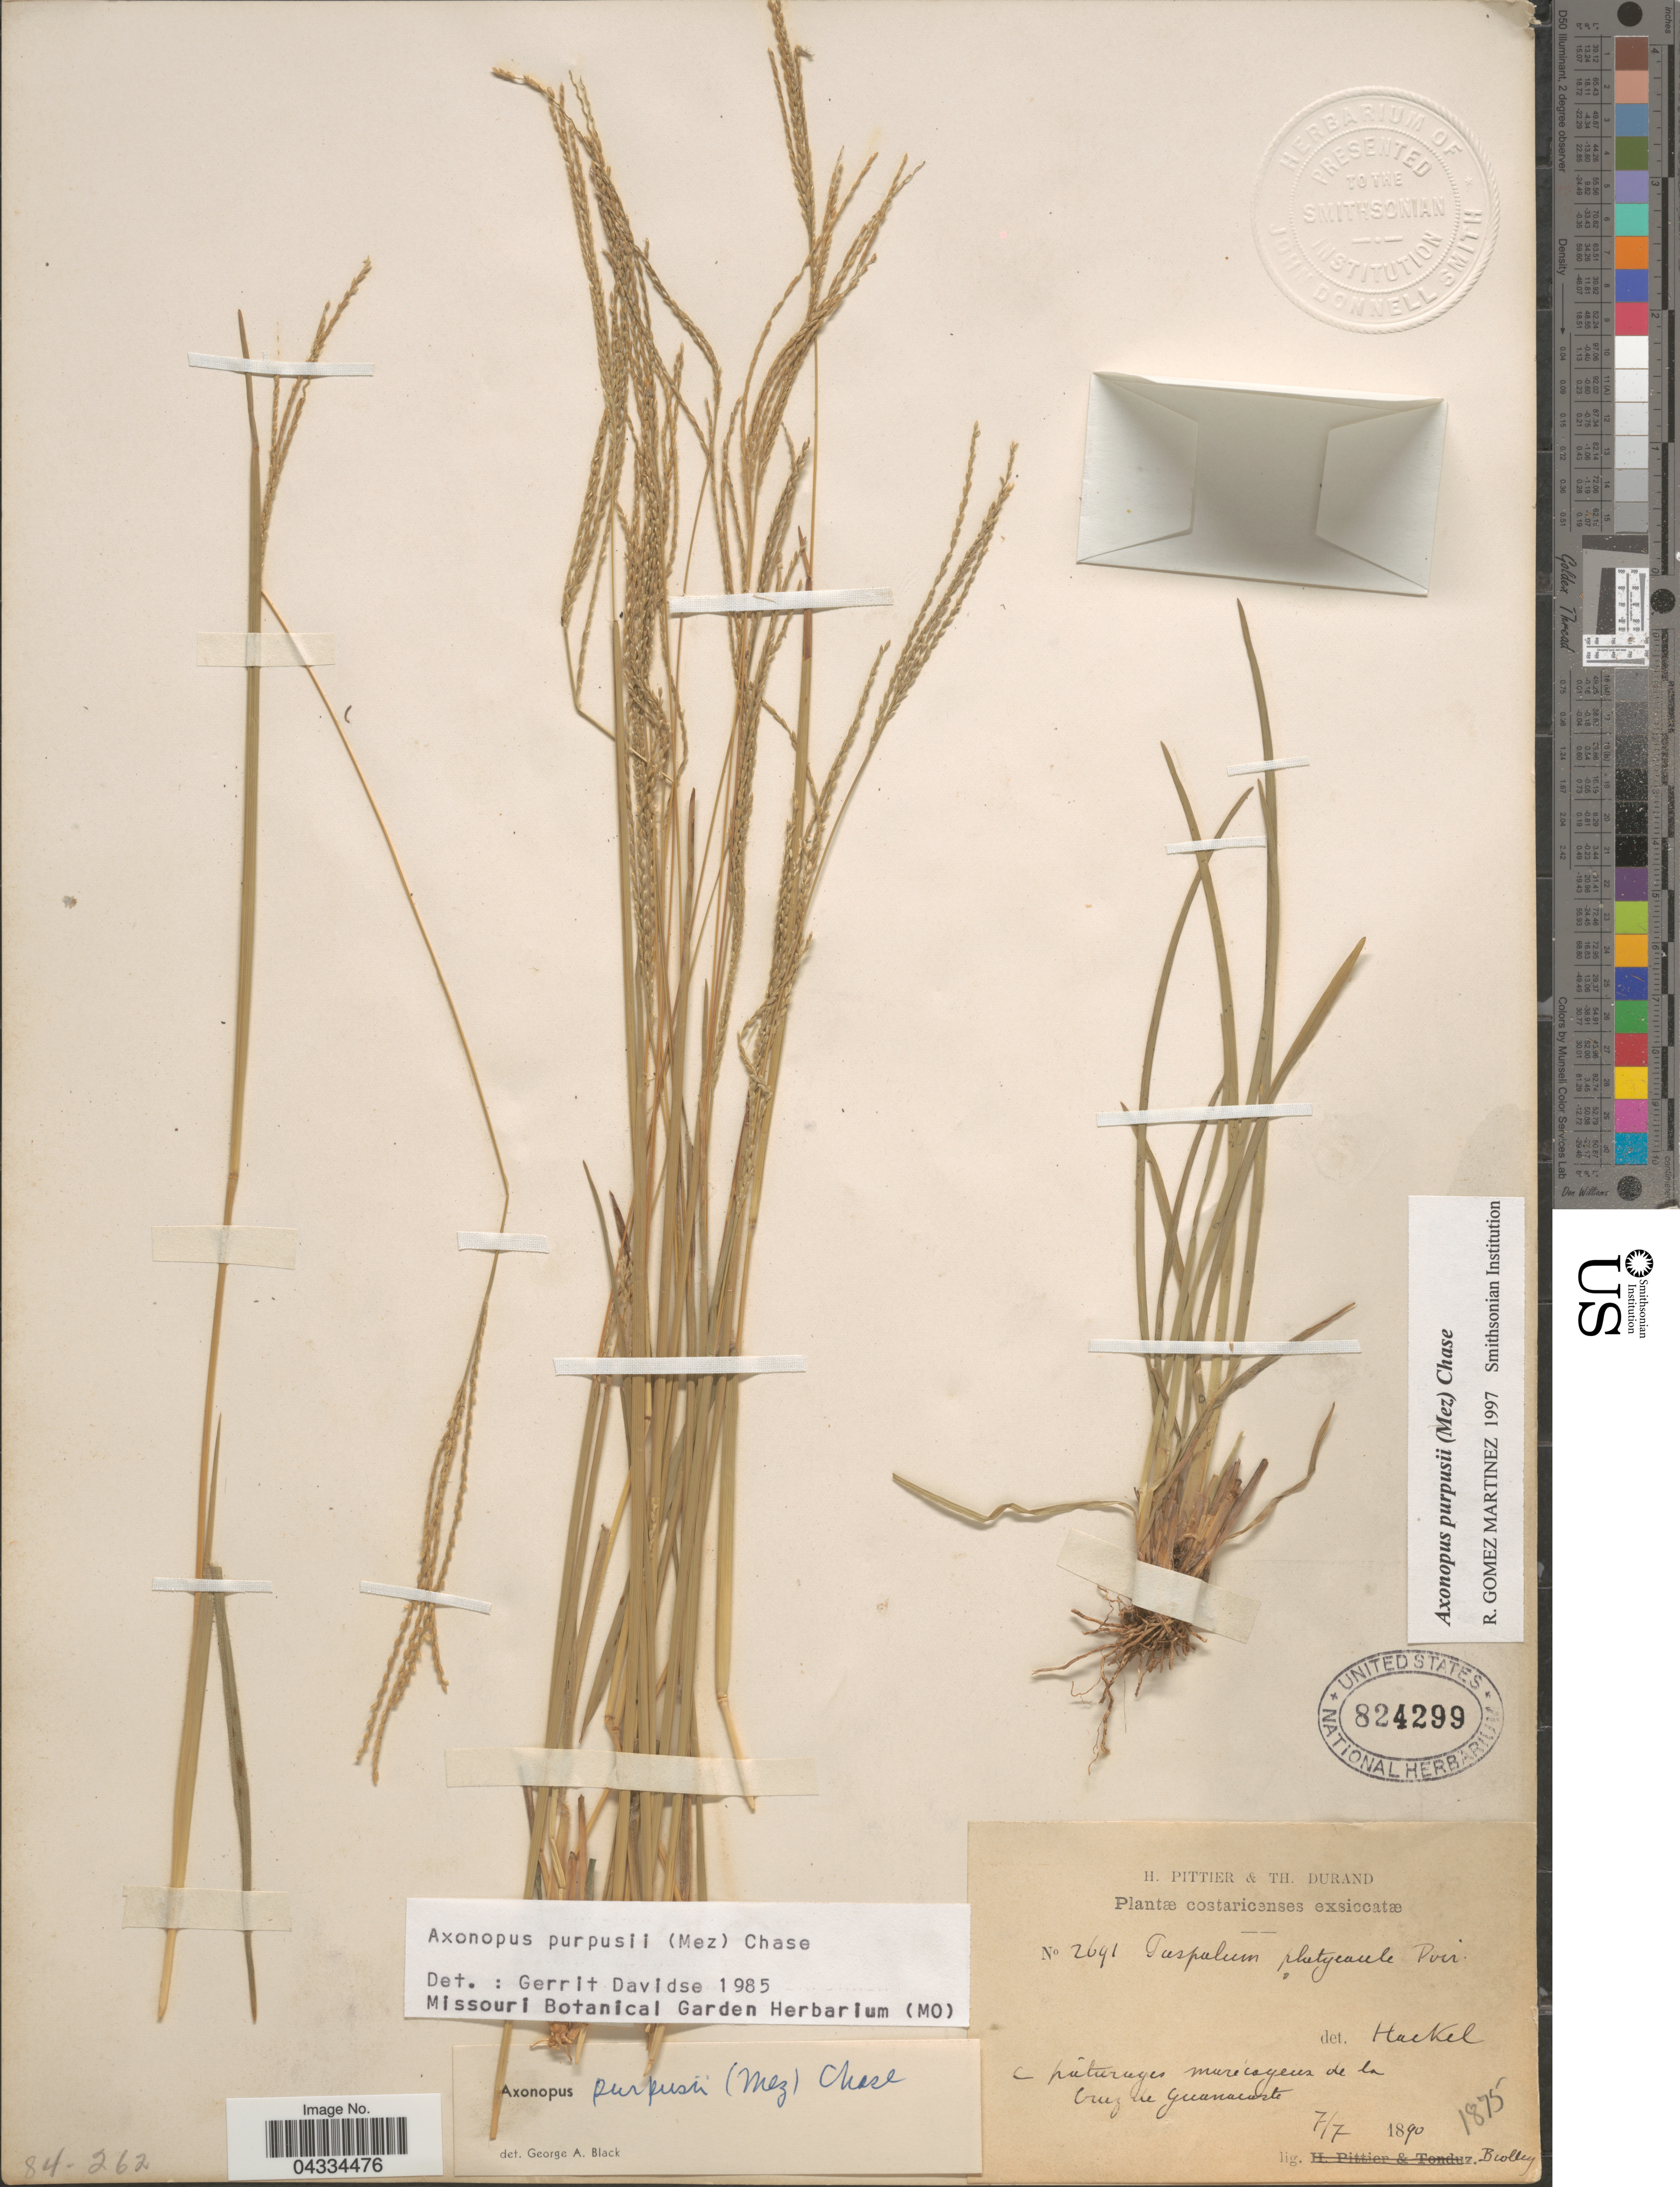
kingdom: Plantae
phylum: Tracheophyta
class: Liliopsida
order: Poales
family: Poaceae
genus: Axonopus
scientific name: Axonopus purpusii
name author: (Mez) Chase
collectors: Biolley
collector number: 2691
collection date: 1890-07-07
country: Costa Rica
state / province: Guanacaste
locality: Pâturages maricageux de la Cruz de Guanacaste.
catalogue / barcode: US 824299